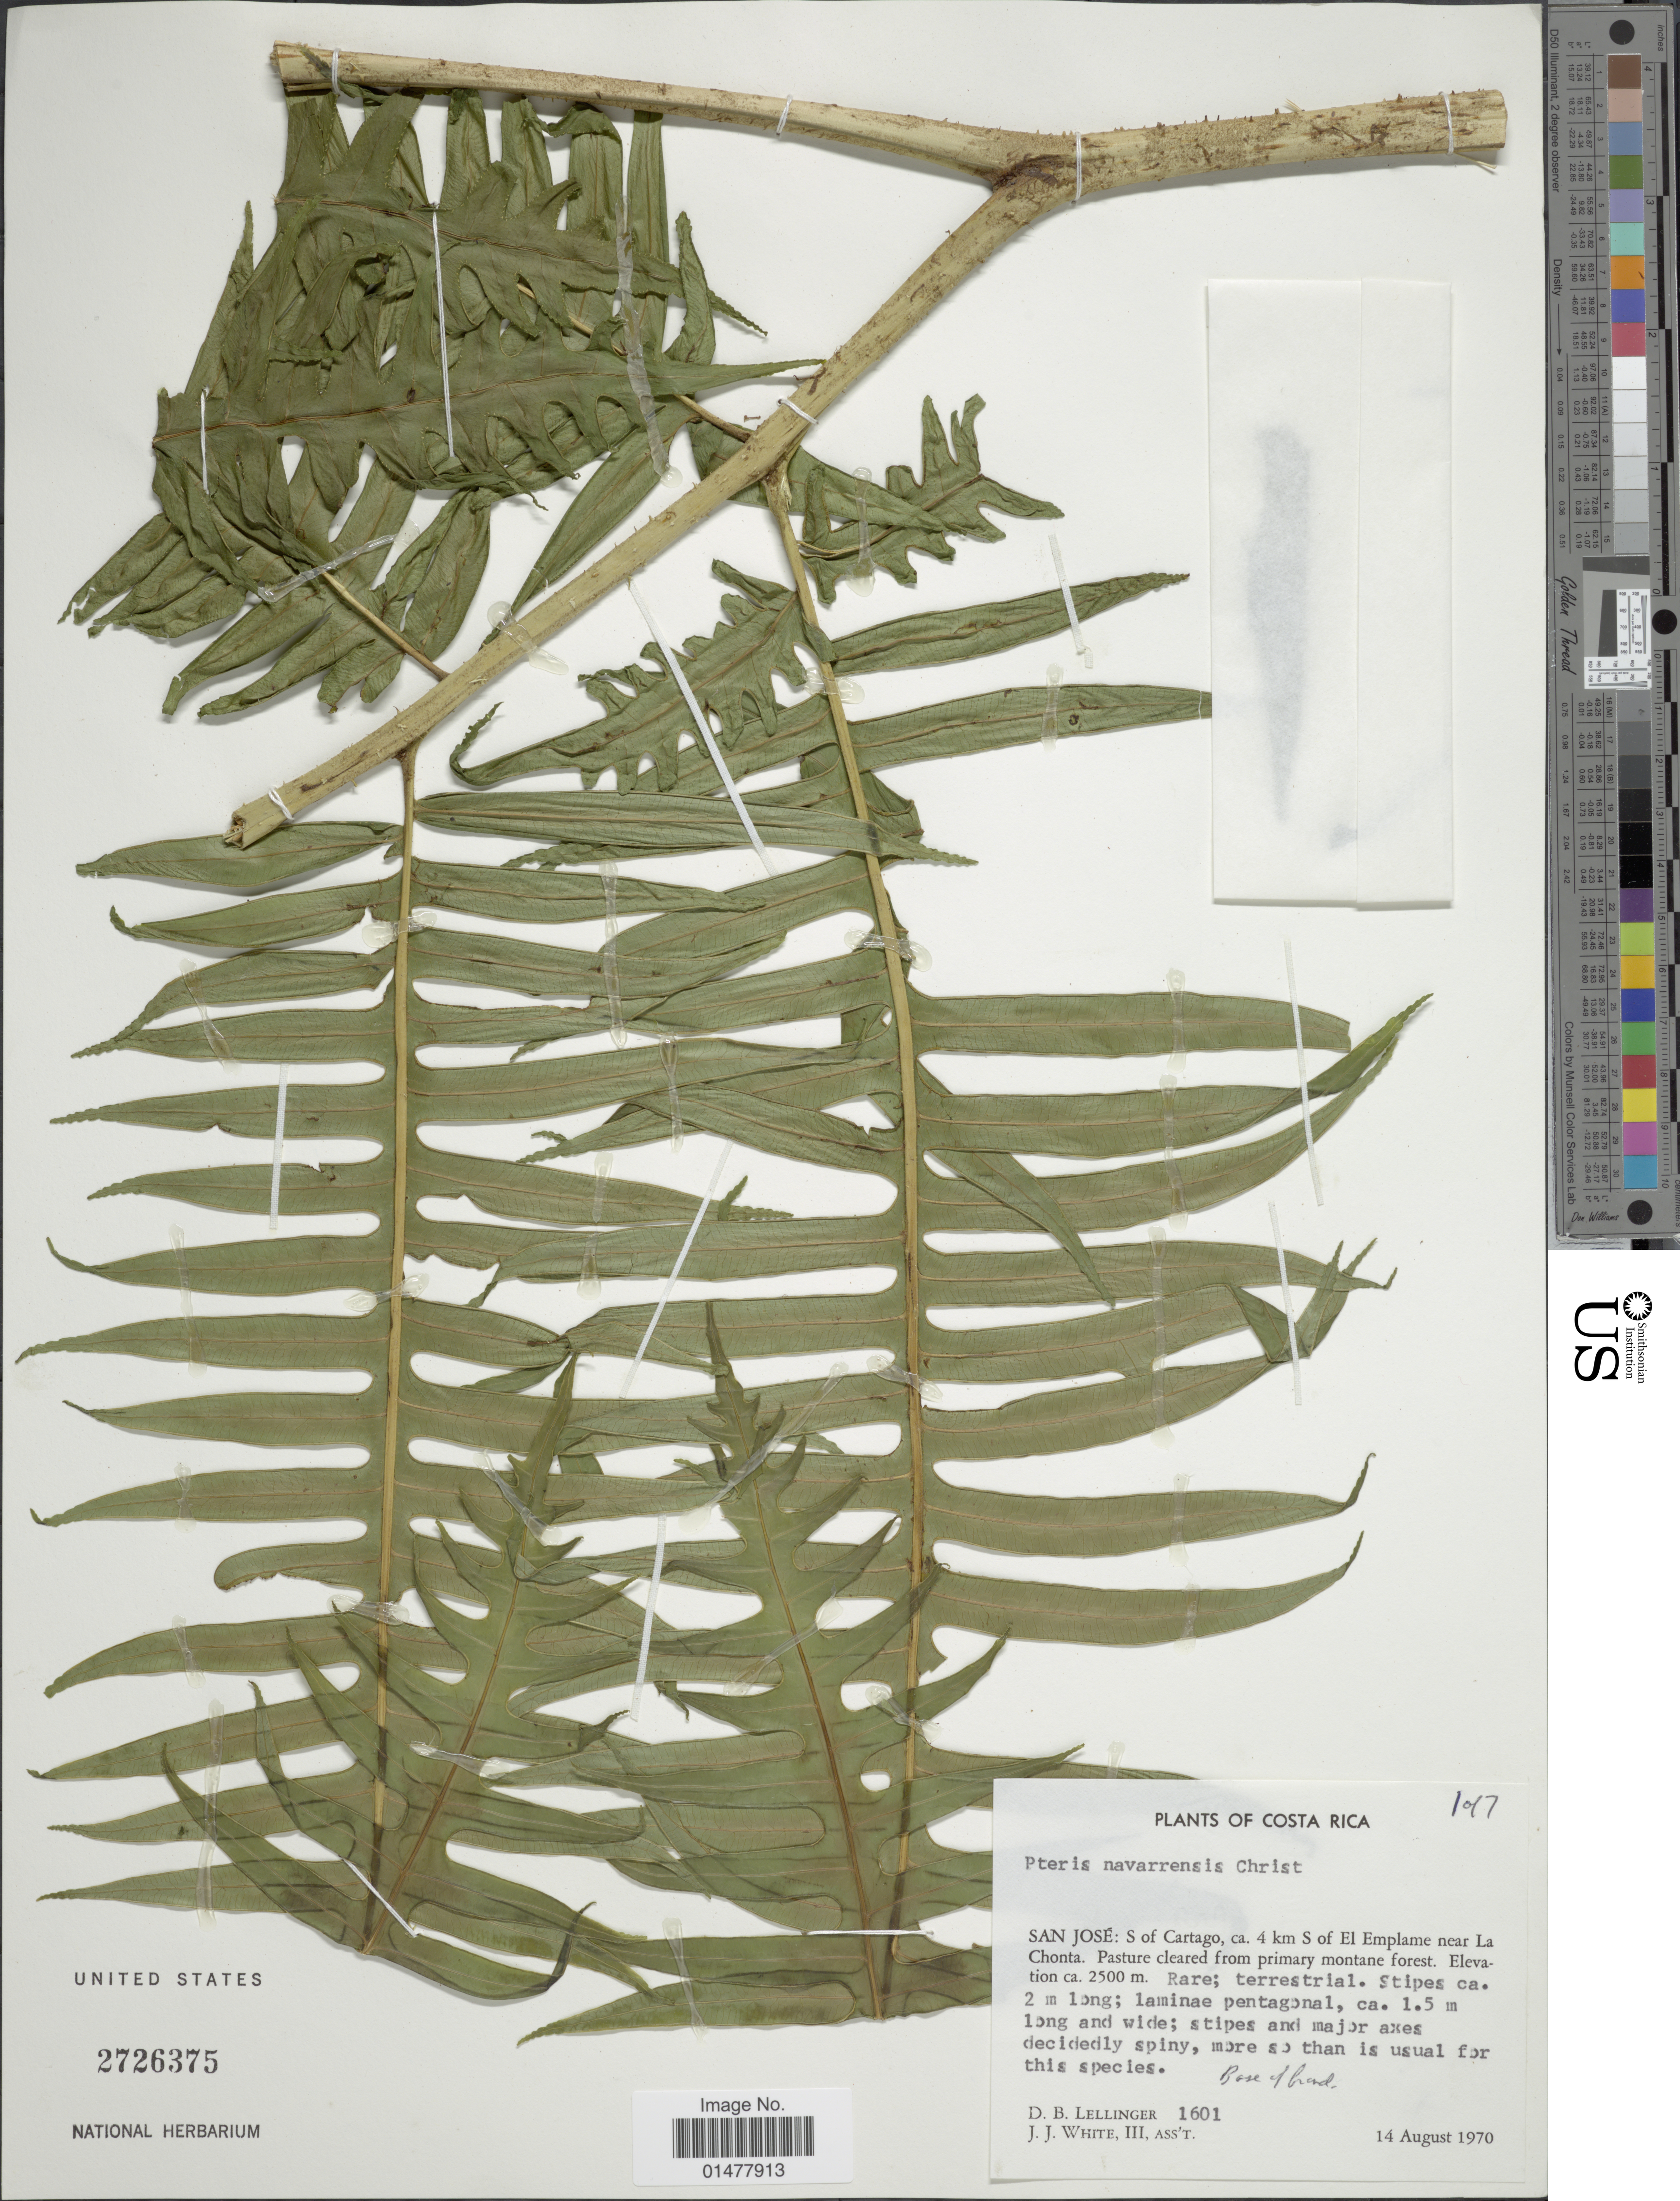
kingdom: Plantae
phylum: Tracheophyta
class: Polypodiopsida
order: Polypodiales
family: Pteridaceae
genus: Pteris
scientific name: Pteris navarrensis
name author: Christ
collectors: D. B. Lellinger & J. J. White III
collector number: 1601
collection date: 1970-08-14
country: Costa Rica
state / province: San José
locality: San José: S of Cartago, ca. 4km S of El Emplame near La Chonta, pasture cleared from primary montane forest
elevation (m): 2500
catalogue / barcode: US 2726375